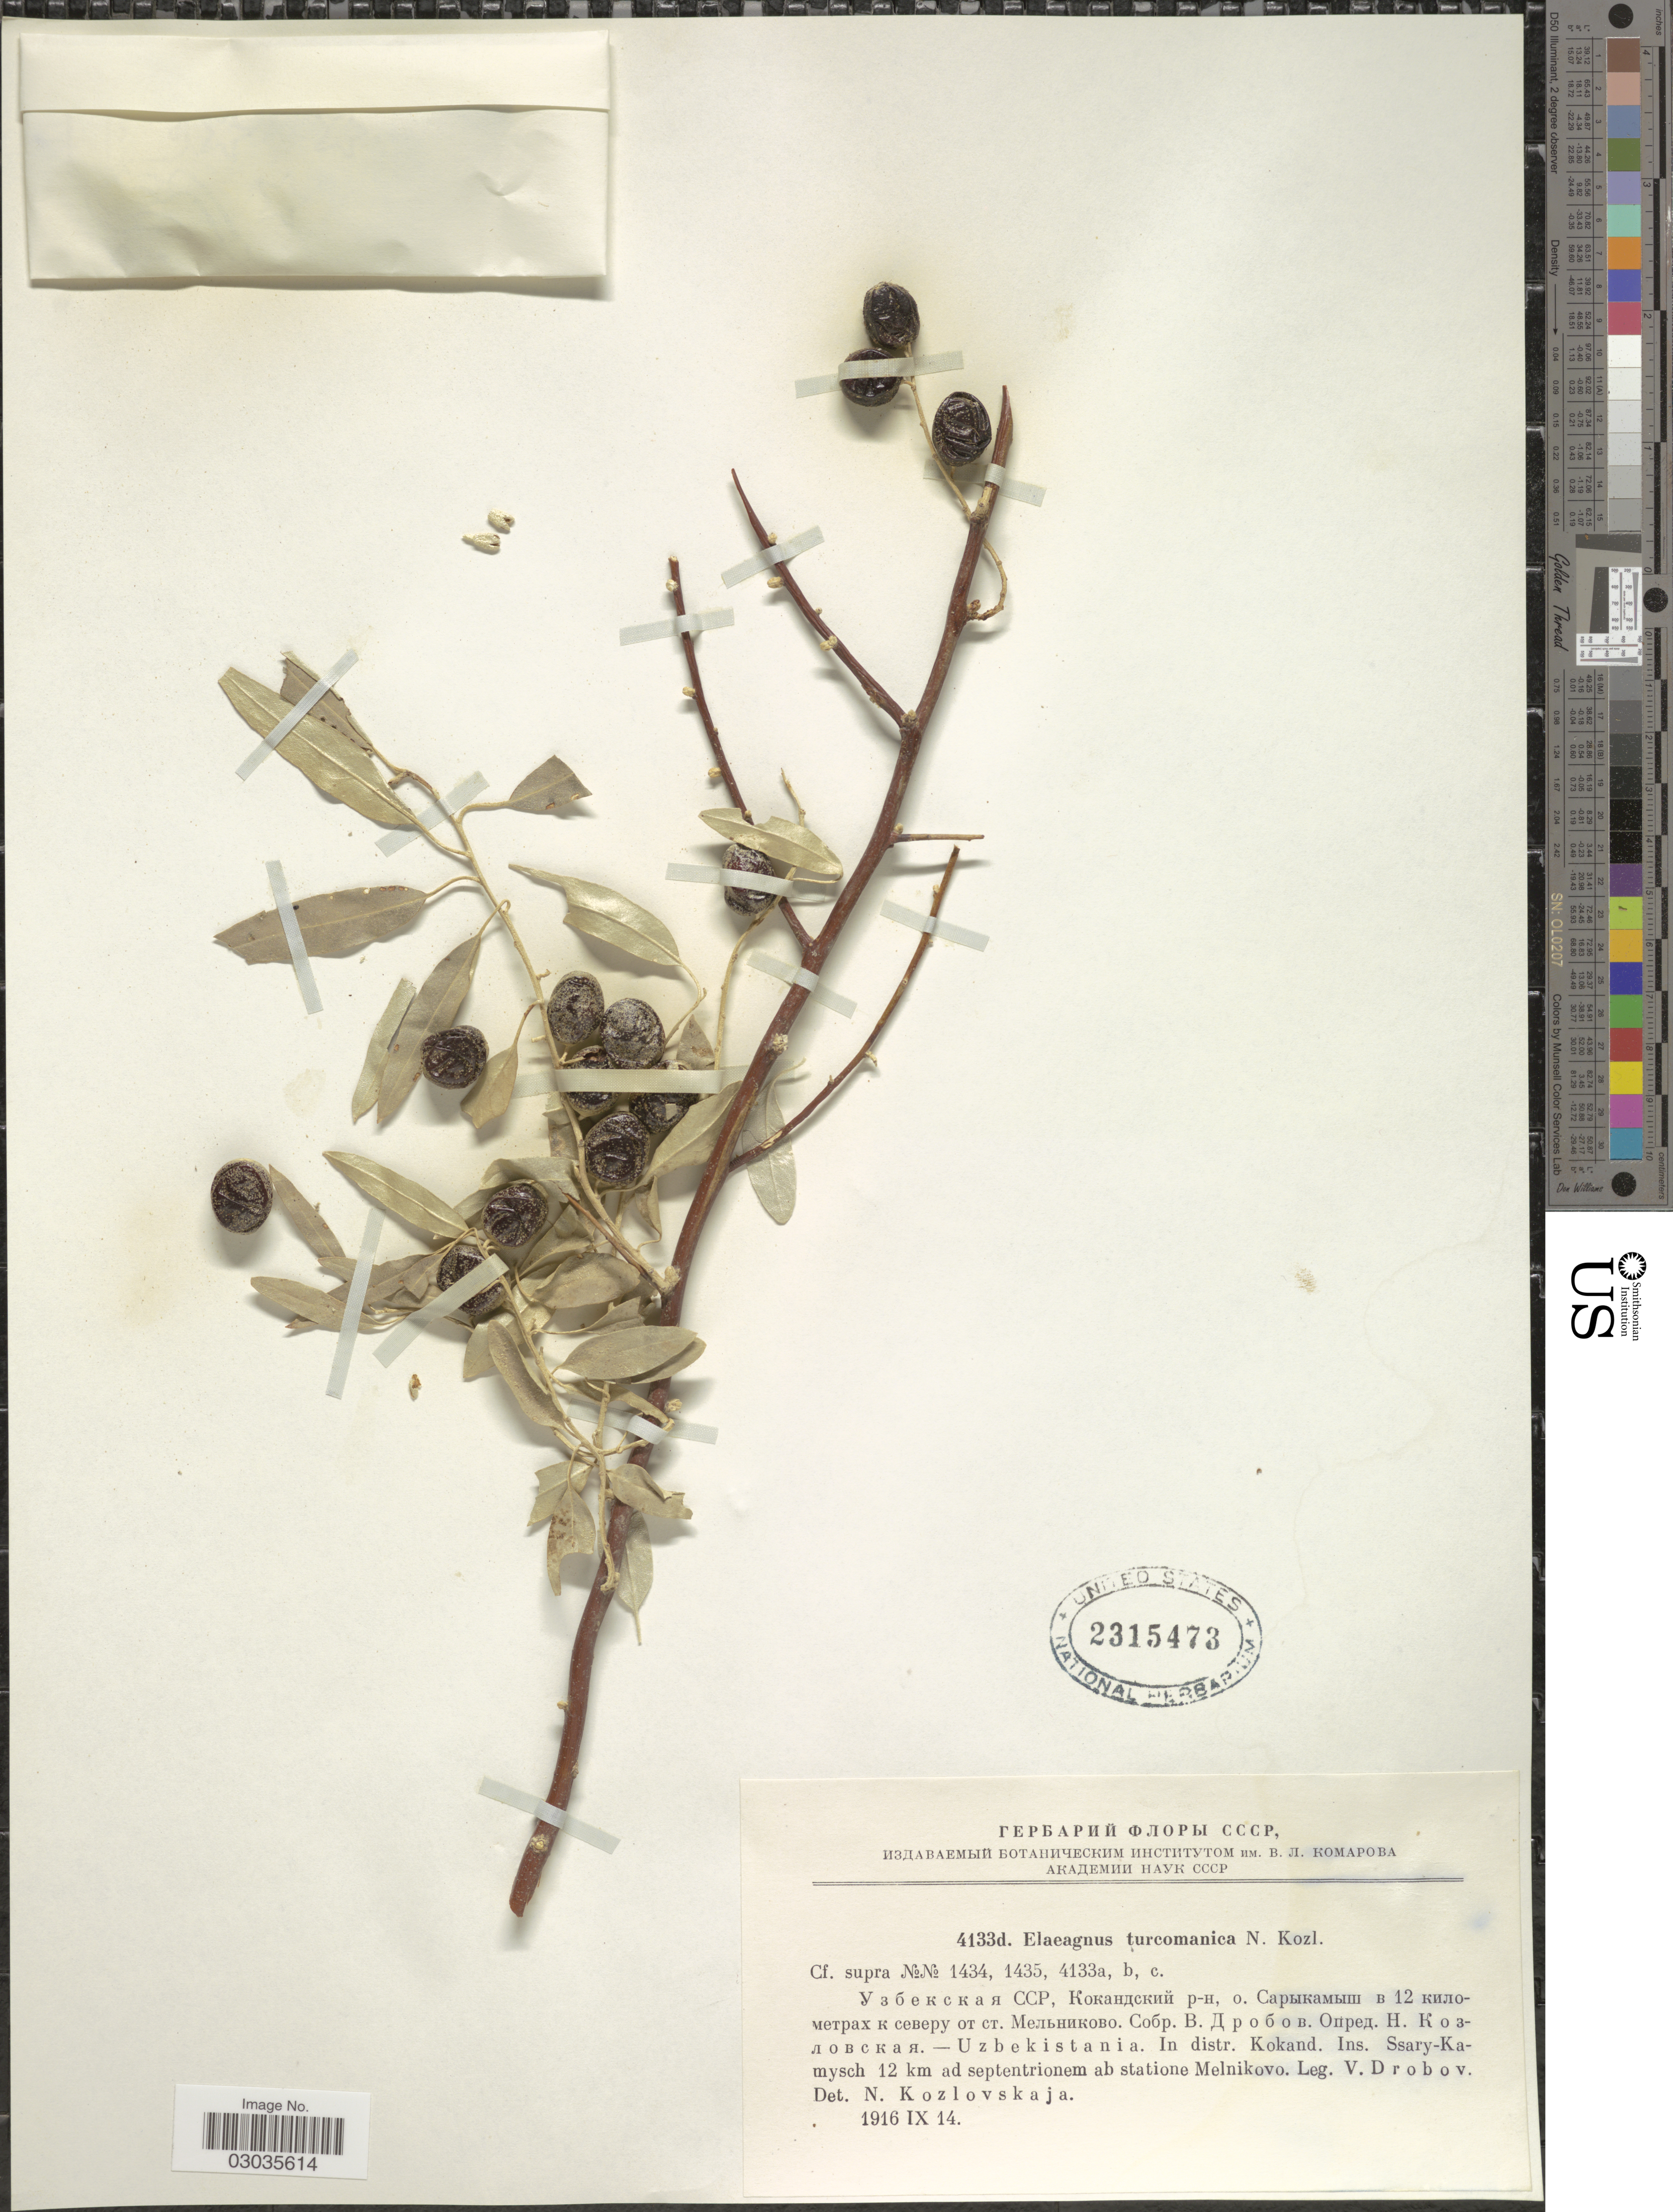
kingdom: Plantae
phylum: Tracheophyta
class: Magnoliopsida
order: Rosales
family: Elaeagnaceae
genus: Elaeagnus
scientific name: Elaeagnus turcomanica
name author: Kozlowsk.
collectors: V. Drobov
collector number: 4133d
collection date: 1916-09-14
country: Uzbekistan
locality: Uzbekistania. In distr. Kokand. Ins. Ssary-Kamysch 12 km ad septentrionem ab statione Melnikovo.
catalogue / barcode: US 2315473